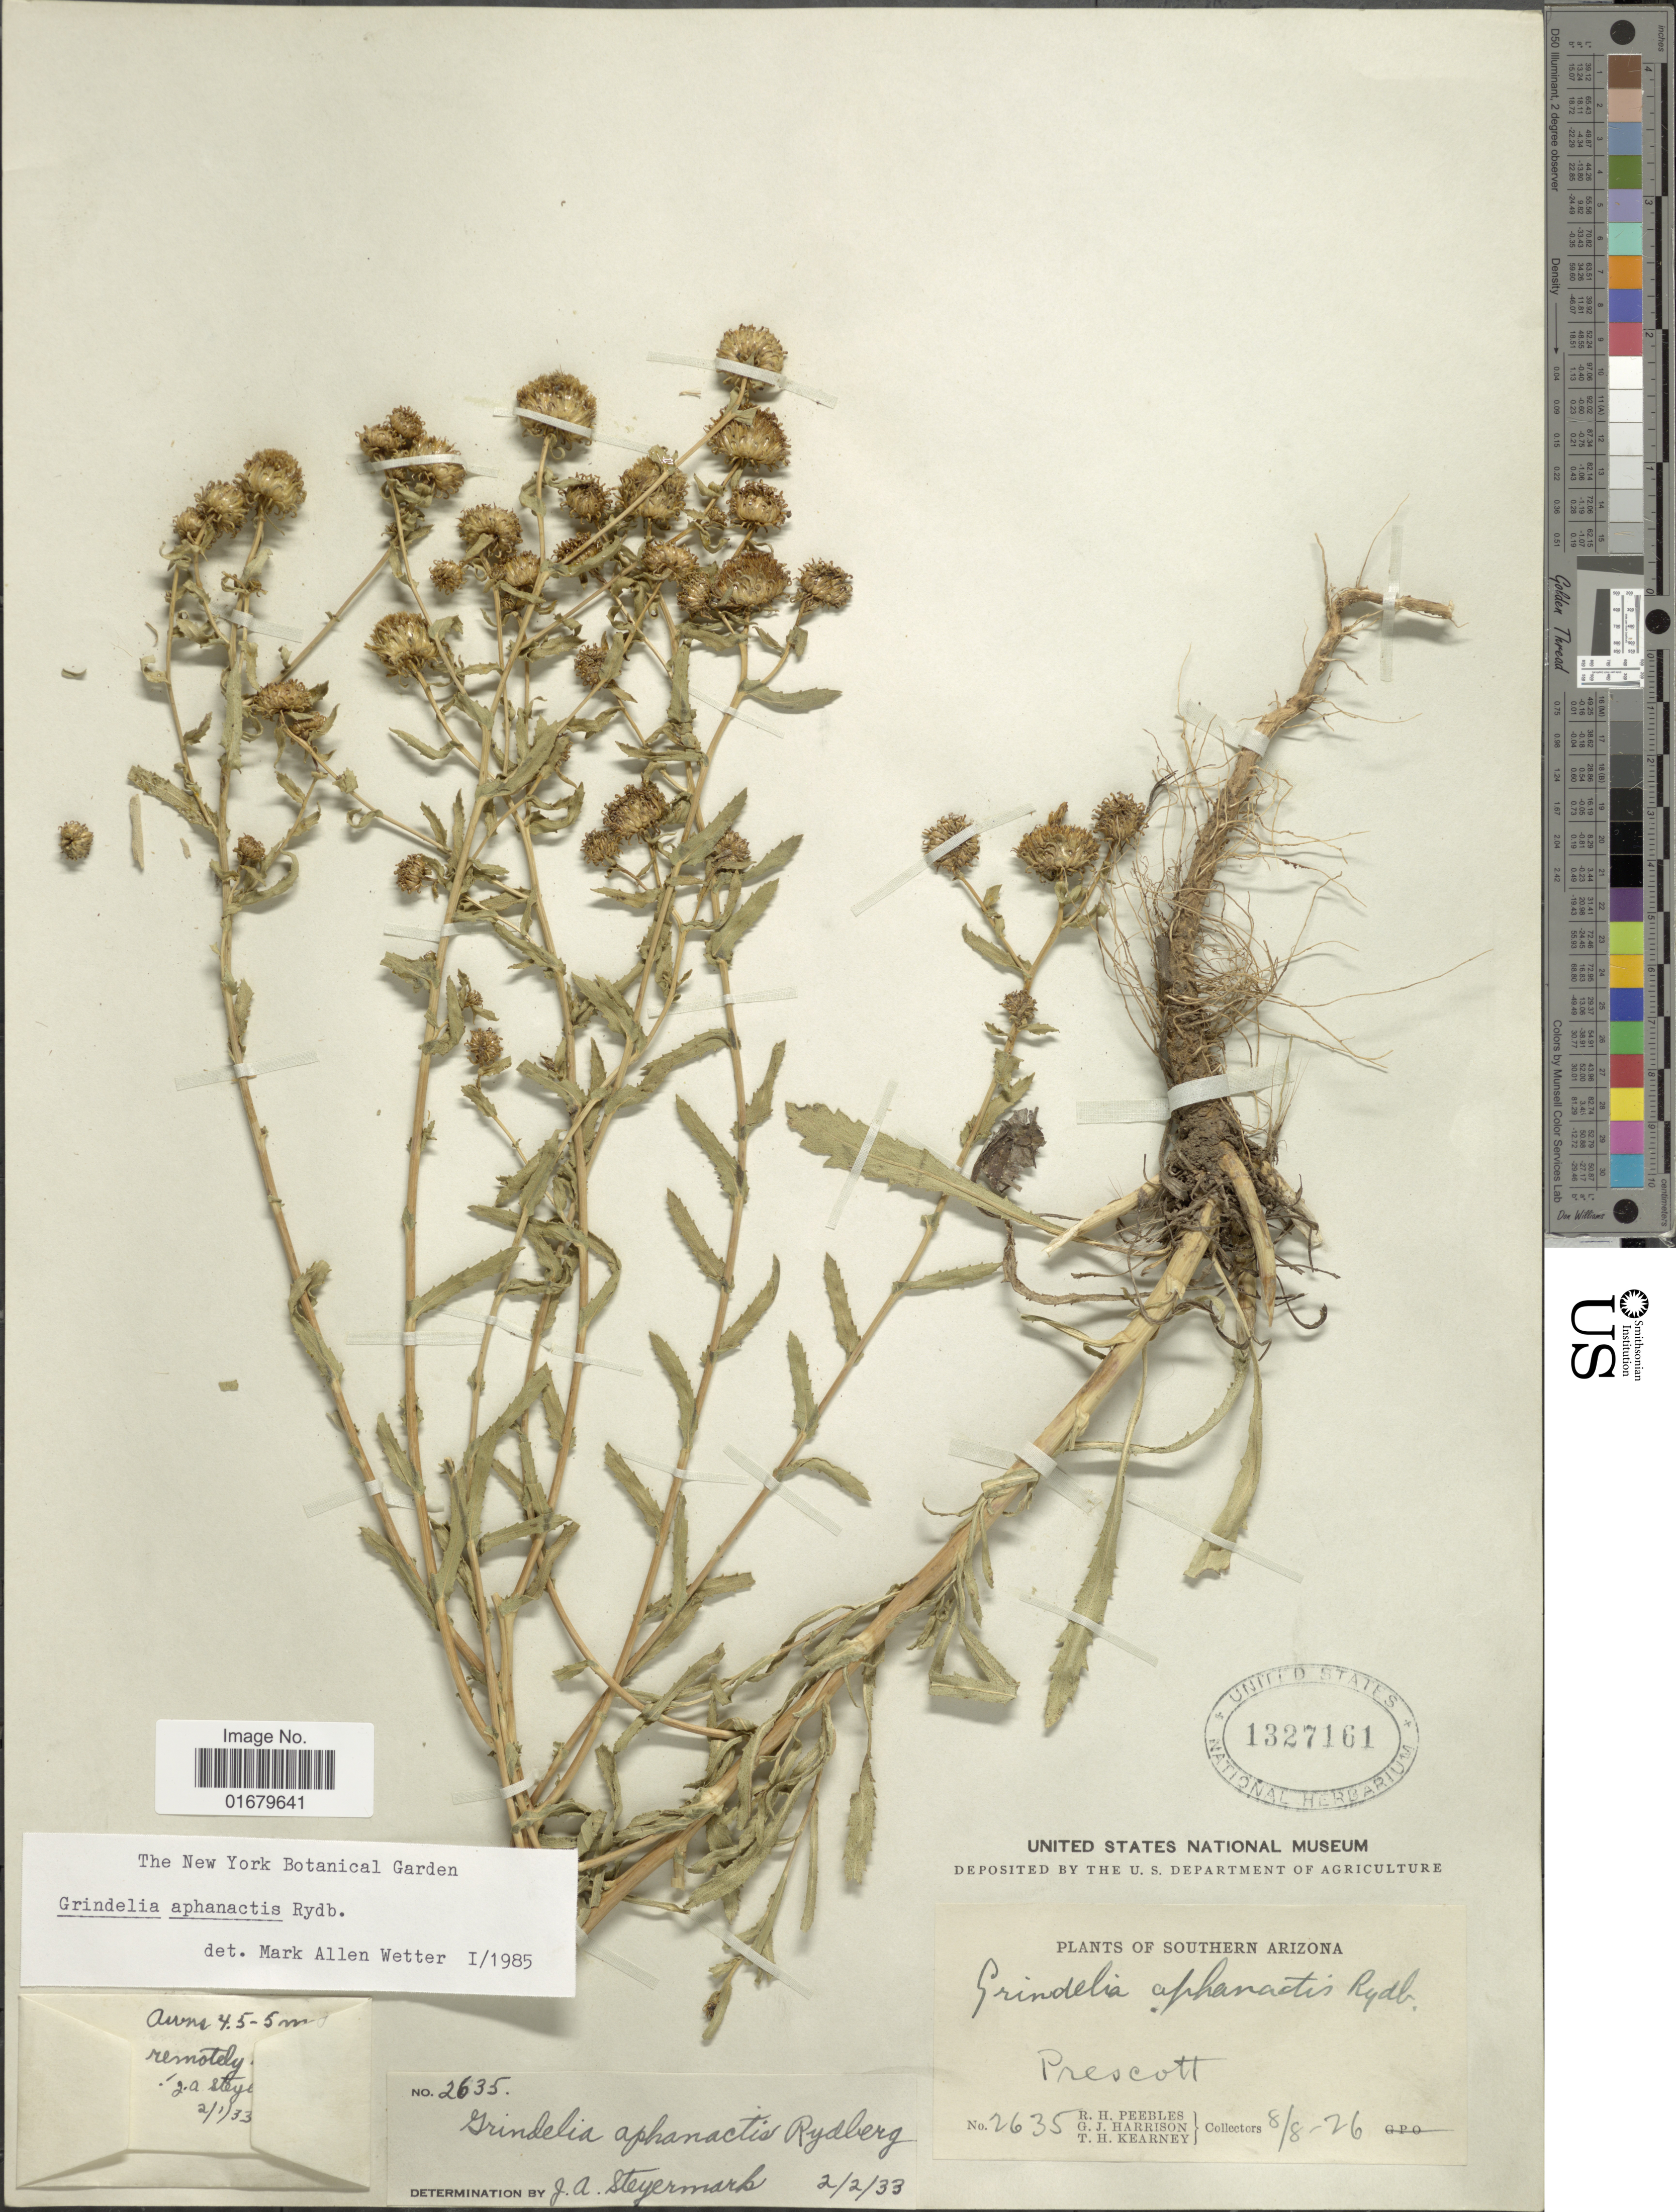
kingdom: Plantae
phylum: Tracheophyta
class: Magnoliopsida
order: Asterales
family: Asteraceae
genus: Grindelia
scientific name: Grindelia aphanactis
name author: Rydb.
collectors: R. H. Peebles, G. J. Harrison & T. H. Kearney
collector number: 2635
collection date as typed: Transcribed d/m/y: 8/8/26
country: United States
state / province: Arizona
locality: Southern Arizona, Prescott.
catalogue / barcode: US 1327161